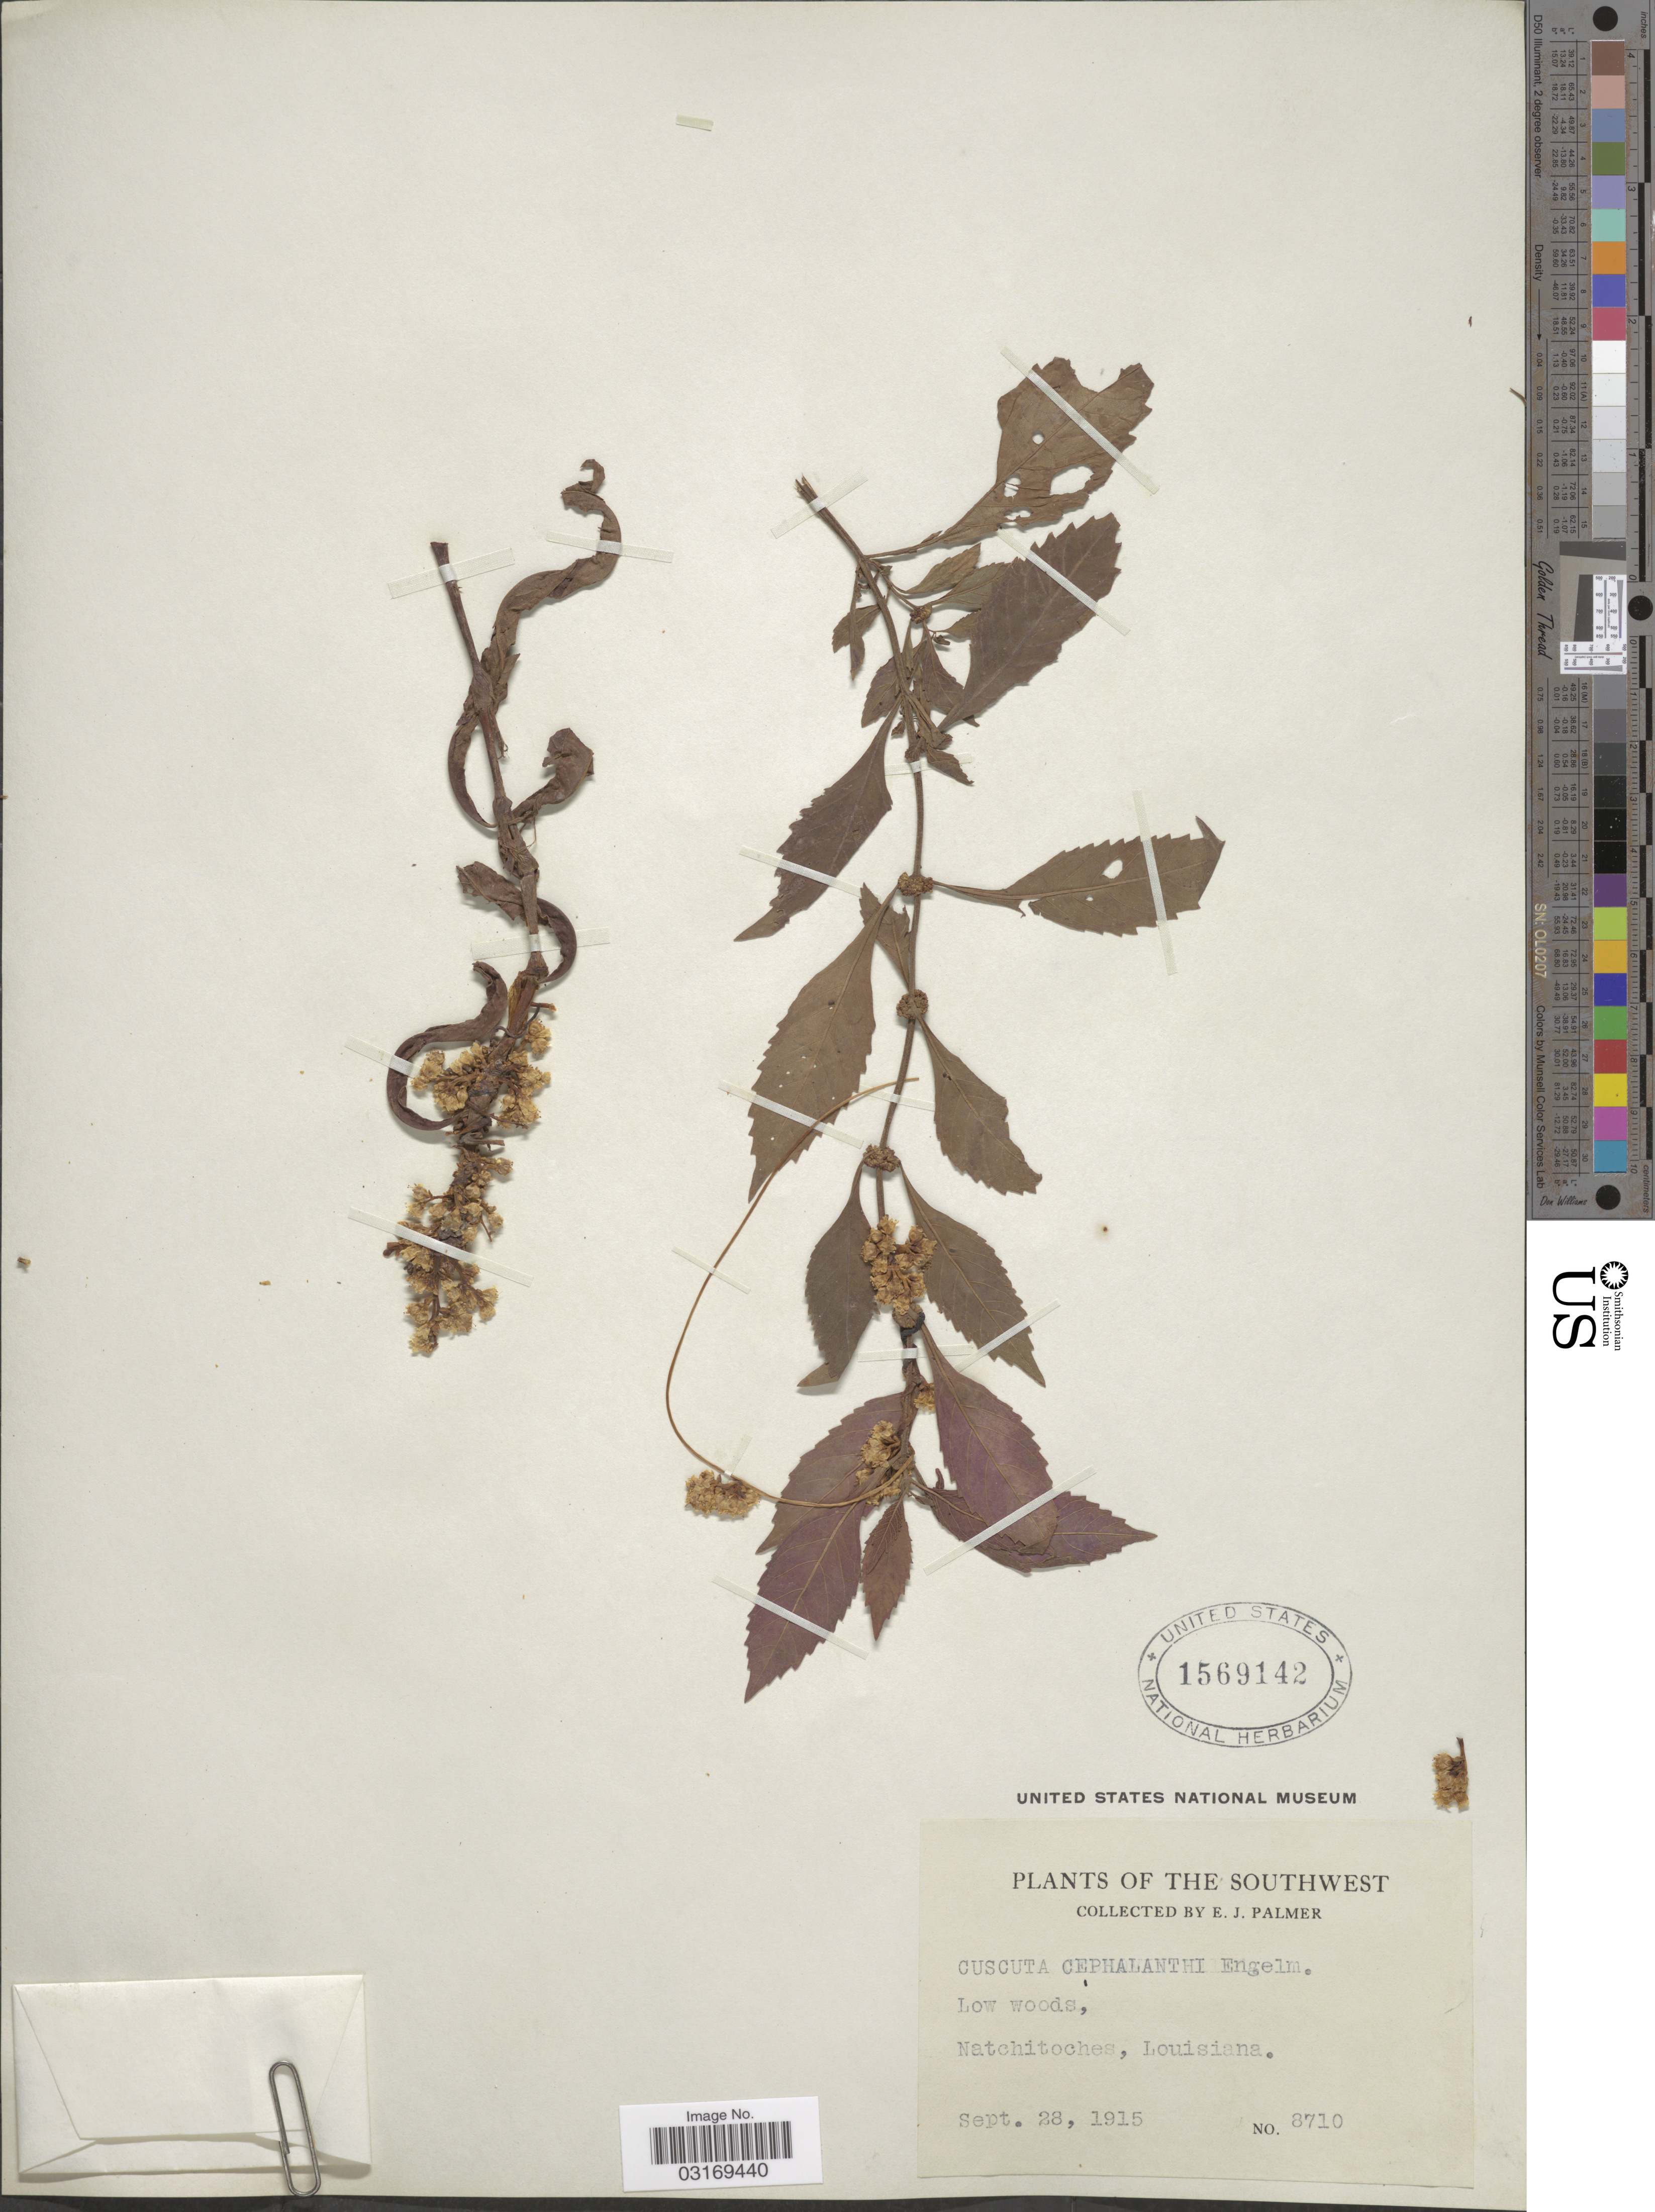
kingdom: Plantae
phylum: Tracheophyta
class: Magnoliopsida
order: Solanales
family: Convolvulaceae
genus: Cuscuta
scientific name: Cuscuta cephalanthi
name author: Engelm.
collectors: E. J. Palmer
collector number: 8710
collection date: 1915-09-28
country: United States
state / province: Louisiana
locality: The Southwest. Natchitoches.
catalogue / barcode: US 1569142